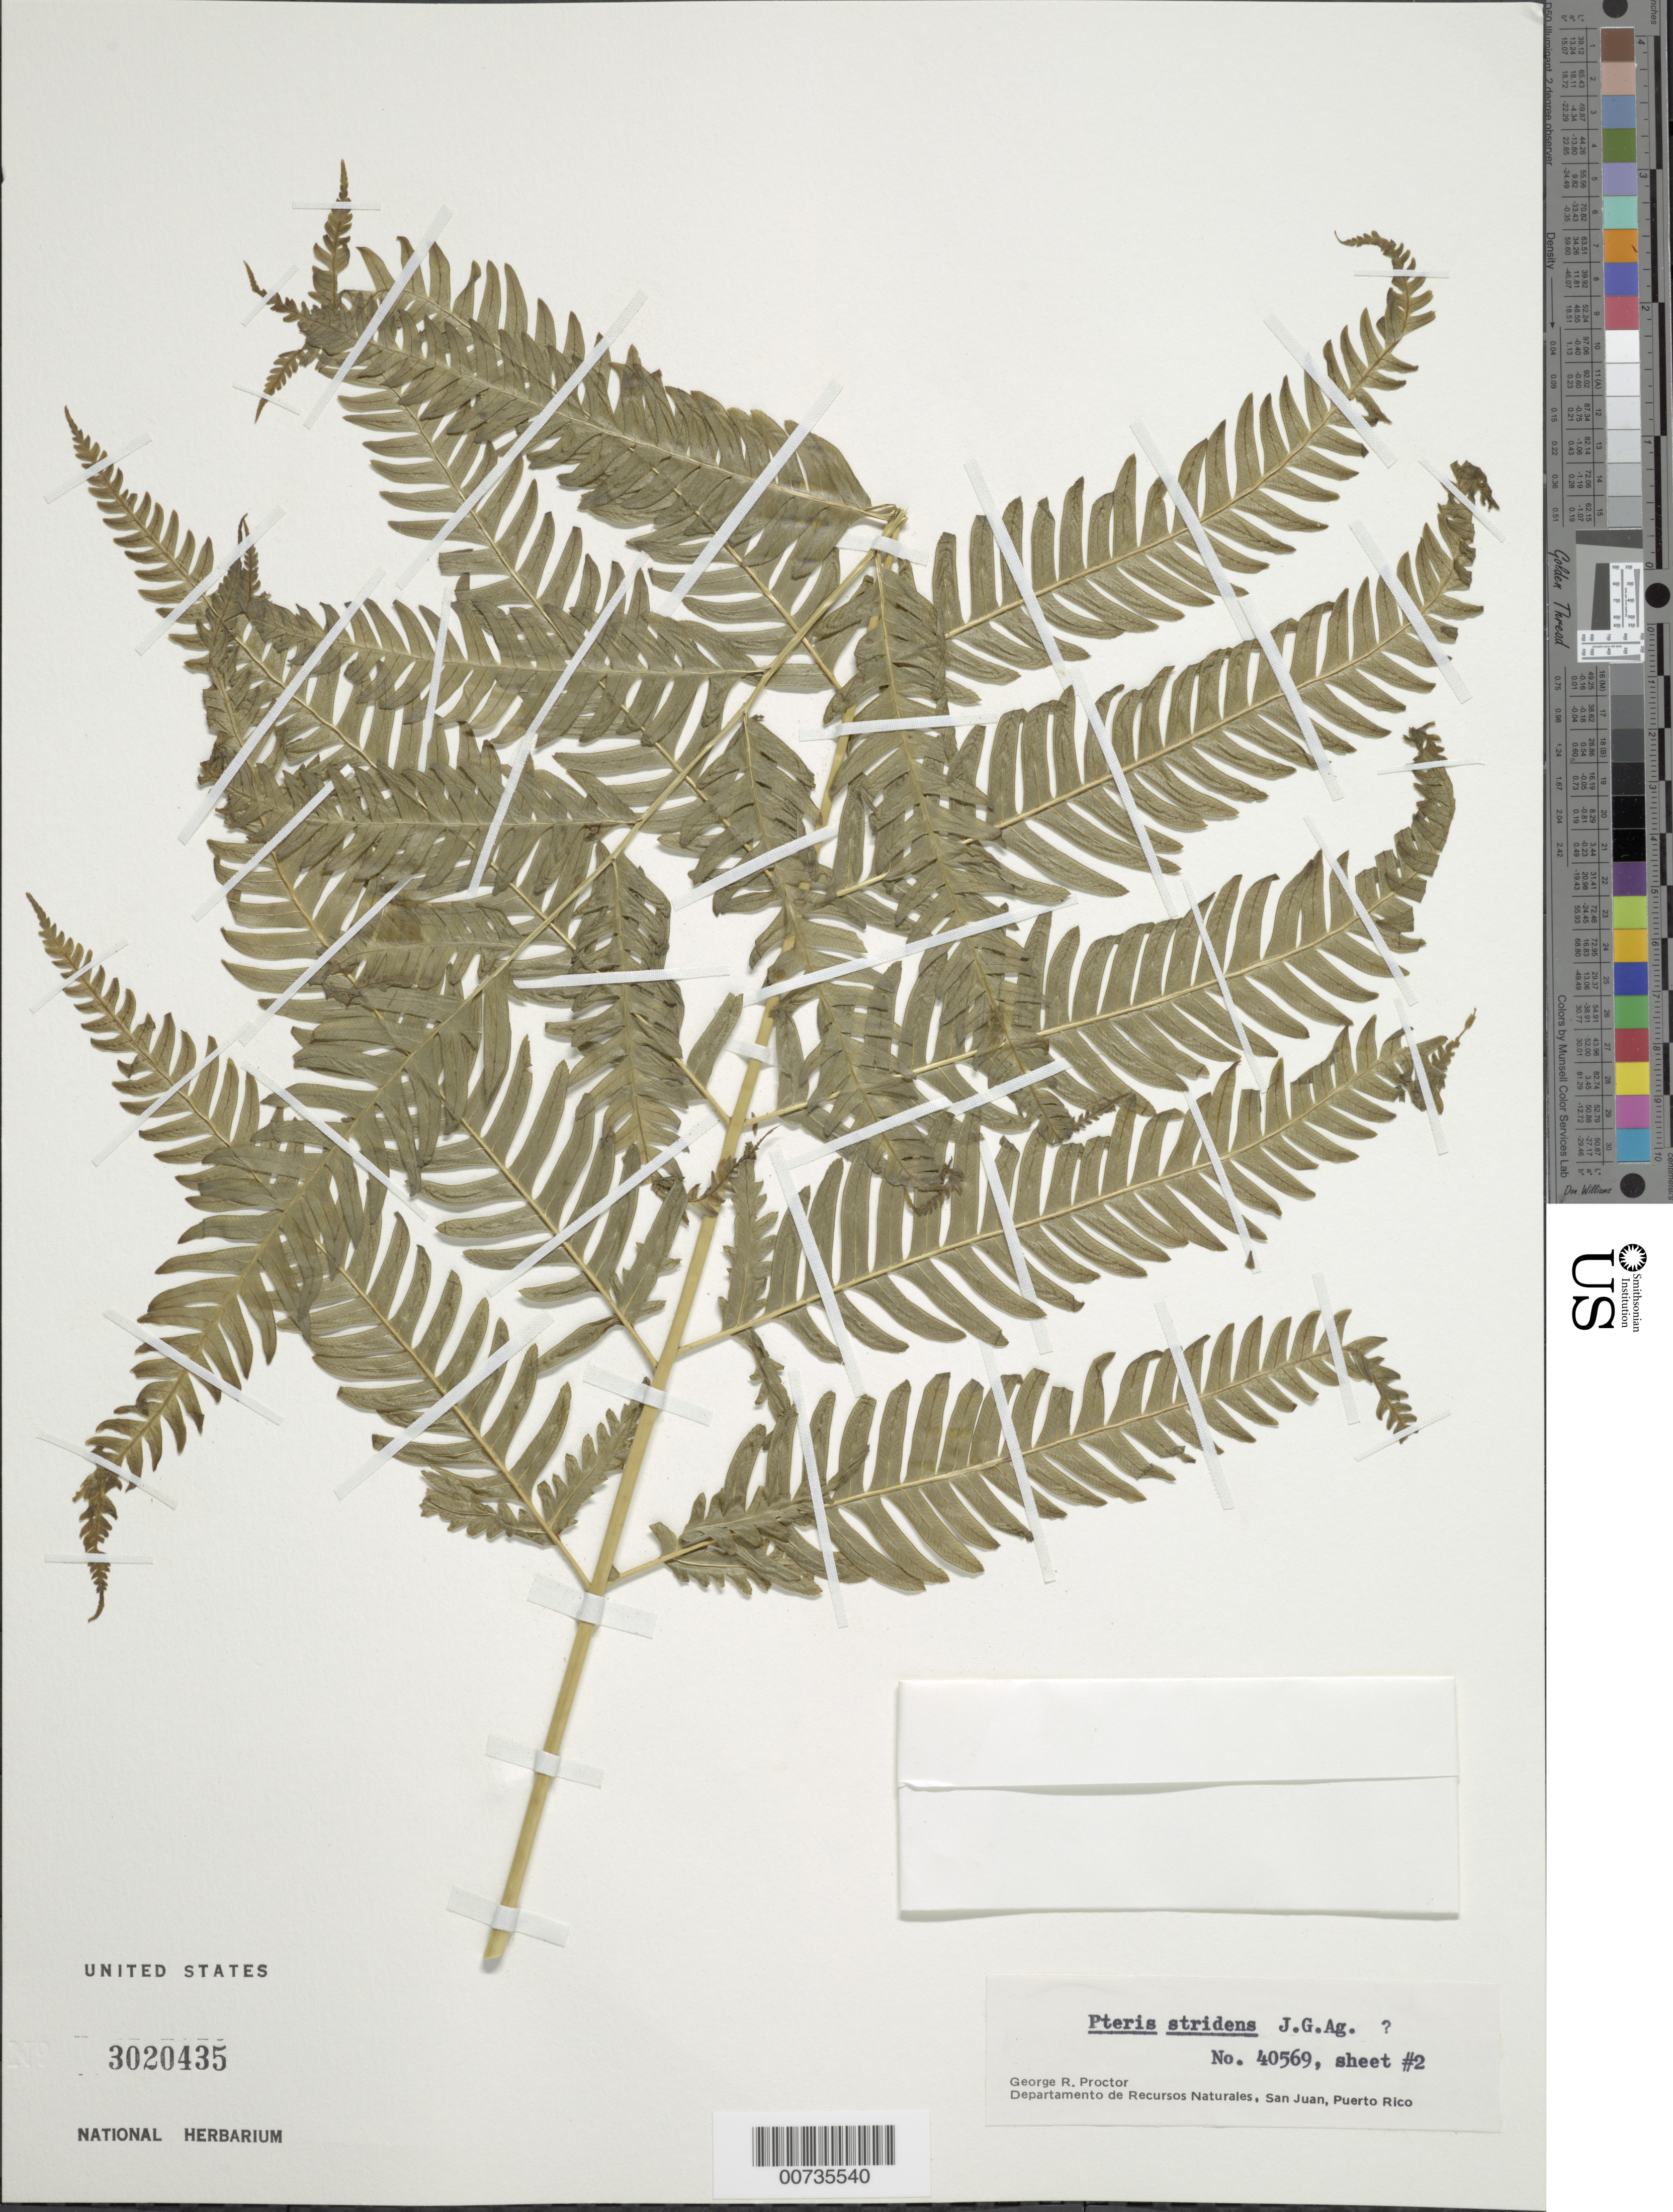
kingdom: Plantae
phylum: Tracheophyta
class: Polypodiopsida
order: Polypodiales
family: Pteridaceae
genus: Pteris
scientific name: Pteris deflexa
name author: Link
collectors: G. R. Proctor & B. Pinto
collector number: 40569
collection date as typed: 12 Jul 1984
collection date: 1984-07-12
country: Puerto Rico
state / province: Ciales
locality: Mun. Ciales, Barrio Toro Negro: Road 144, km 14.2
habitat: On densely wooded crest of ridge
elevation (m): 910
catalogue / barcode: US 3020435